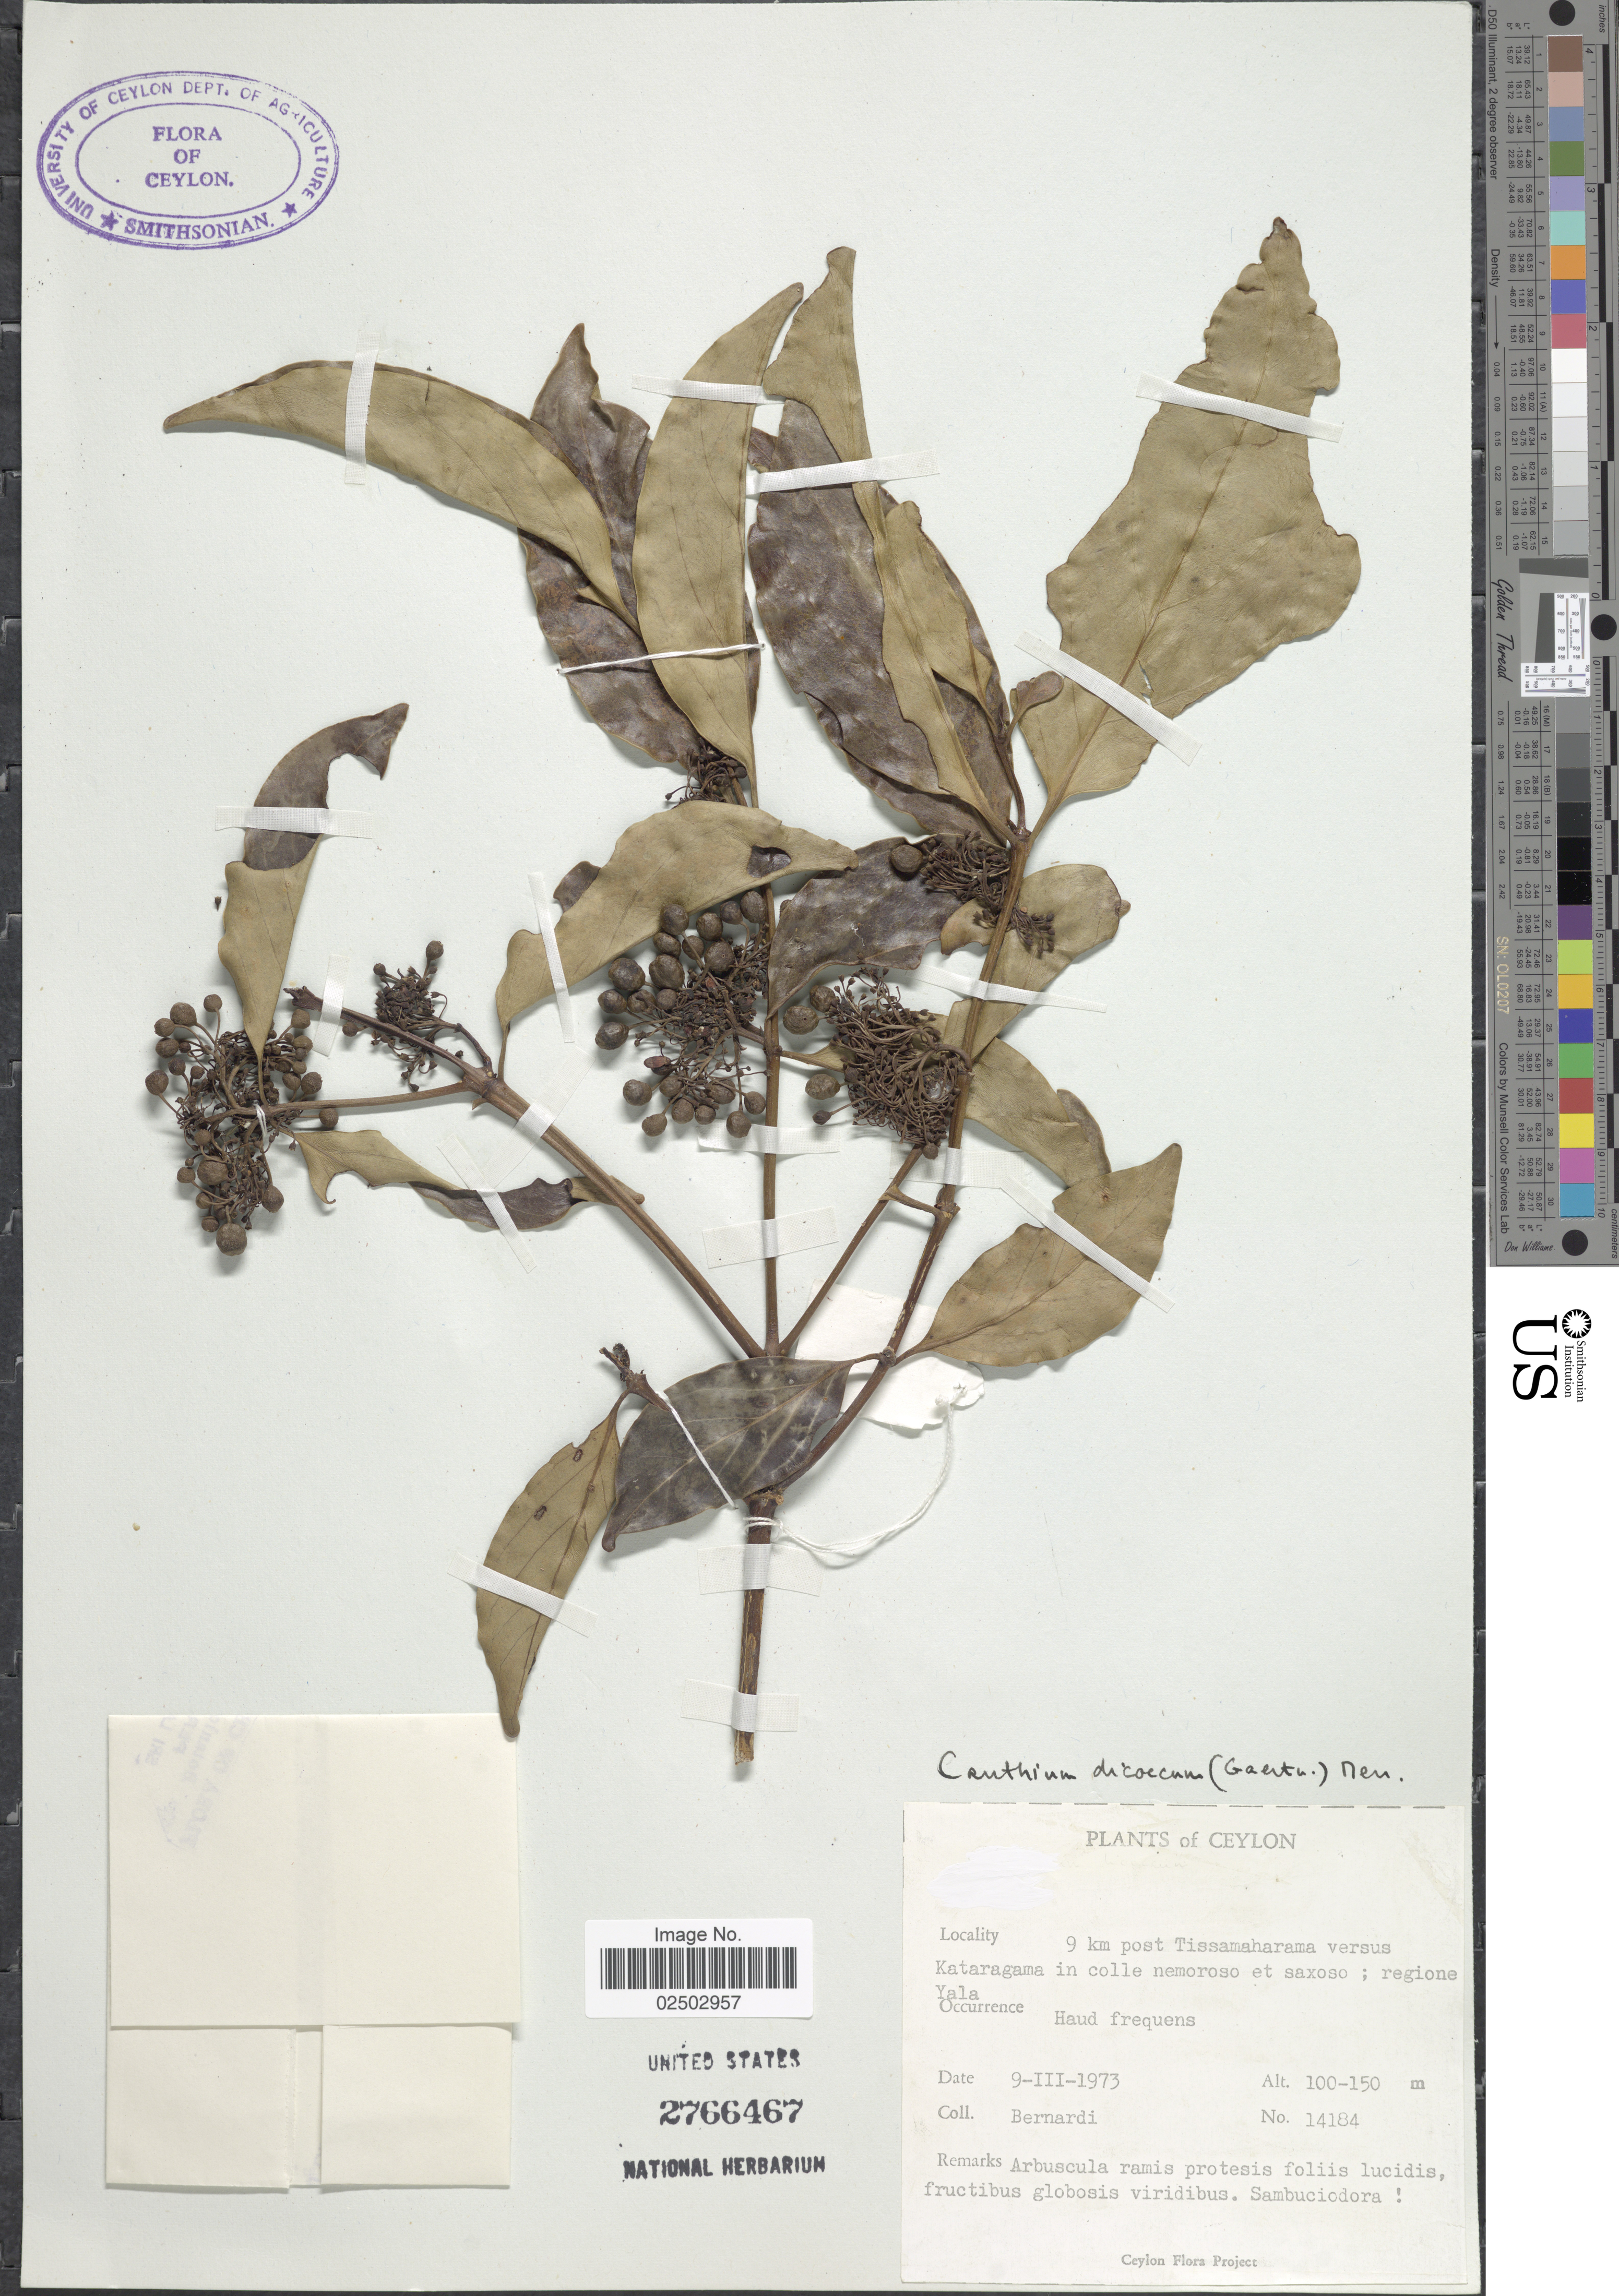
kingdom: Plantae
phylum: Tracheophyta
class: Magnoliopsida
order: Gentianales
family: Rubiaceae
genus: Canthium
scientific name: Canthium dicoccum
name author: (Gaertn.) Merr.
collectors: Bernardi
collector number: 14184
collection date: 1973-03-09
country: Sri Lanka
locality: Ceylon, 9 km post Tissamahara versus Kataragama in colle nemoroso et saxoso; regione Yala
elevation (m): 100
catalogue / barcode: US 2766467